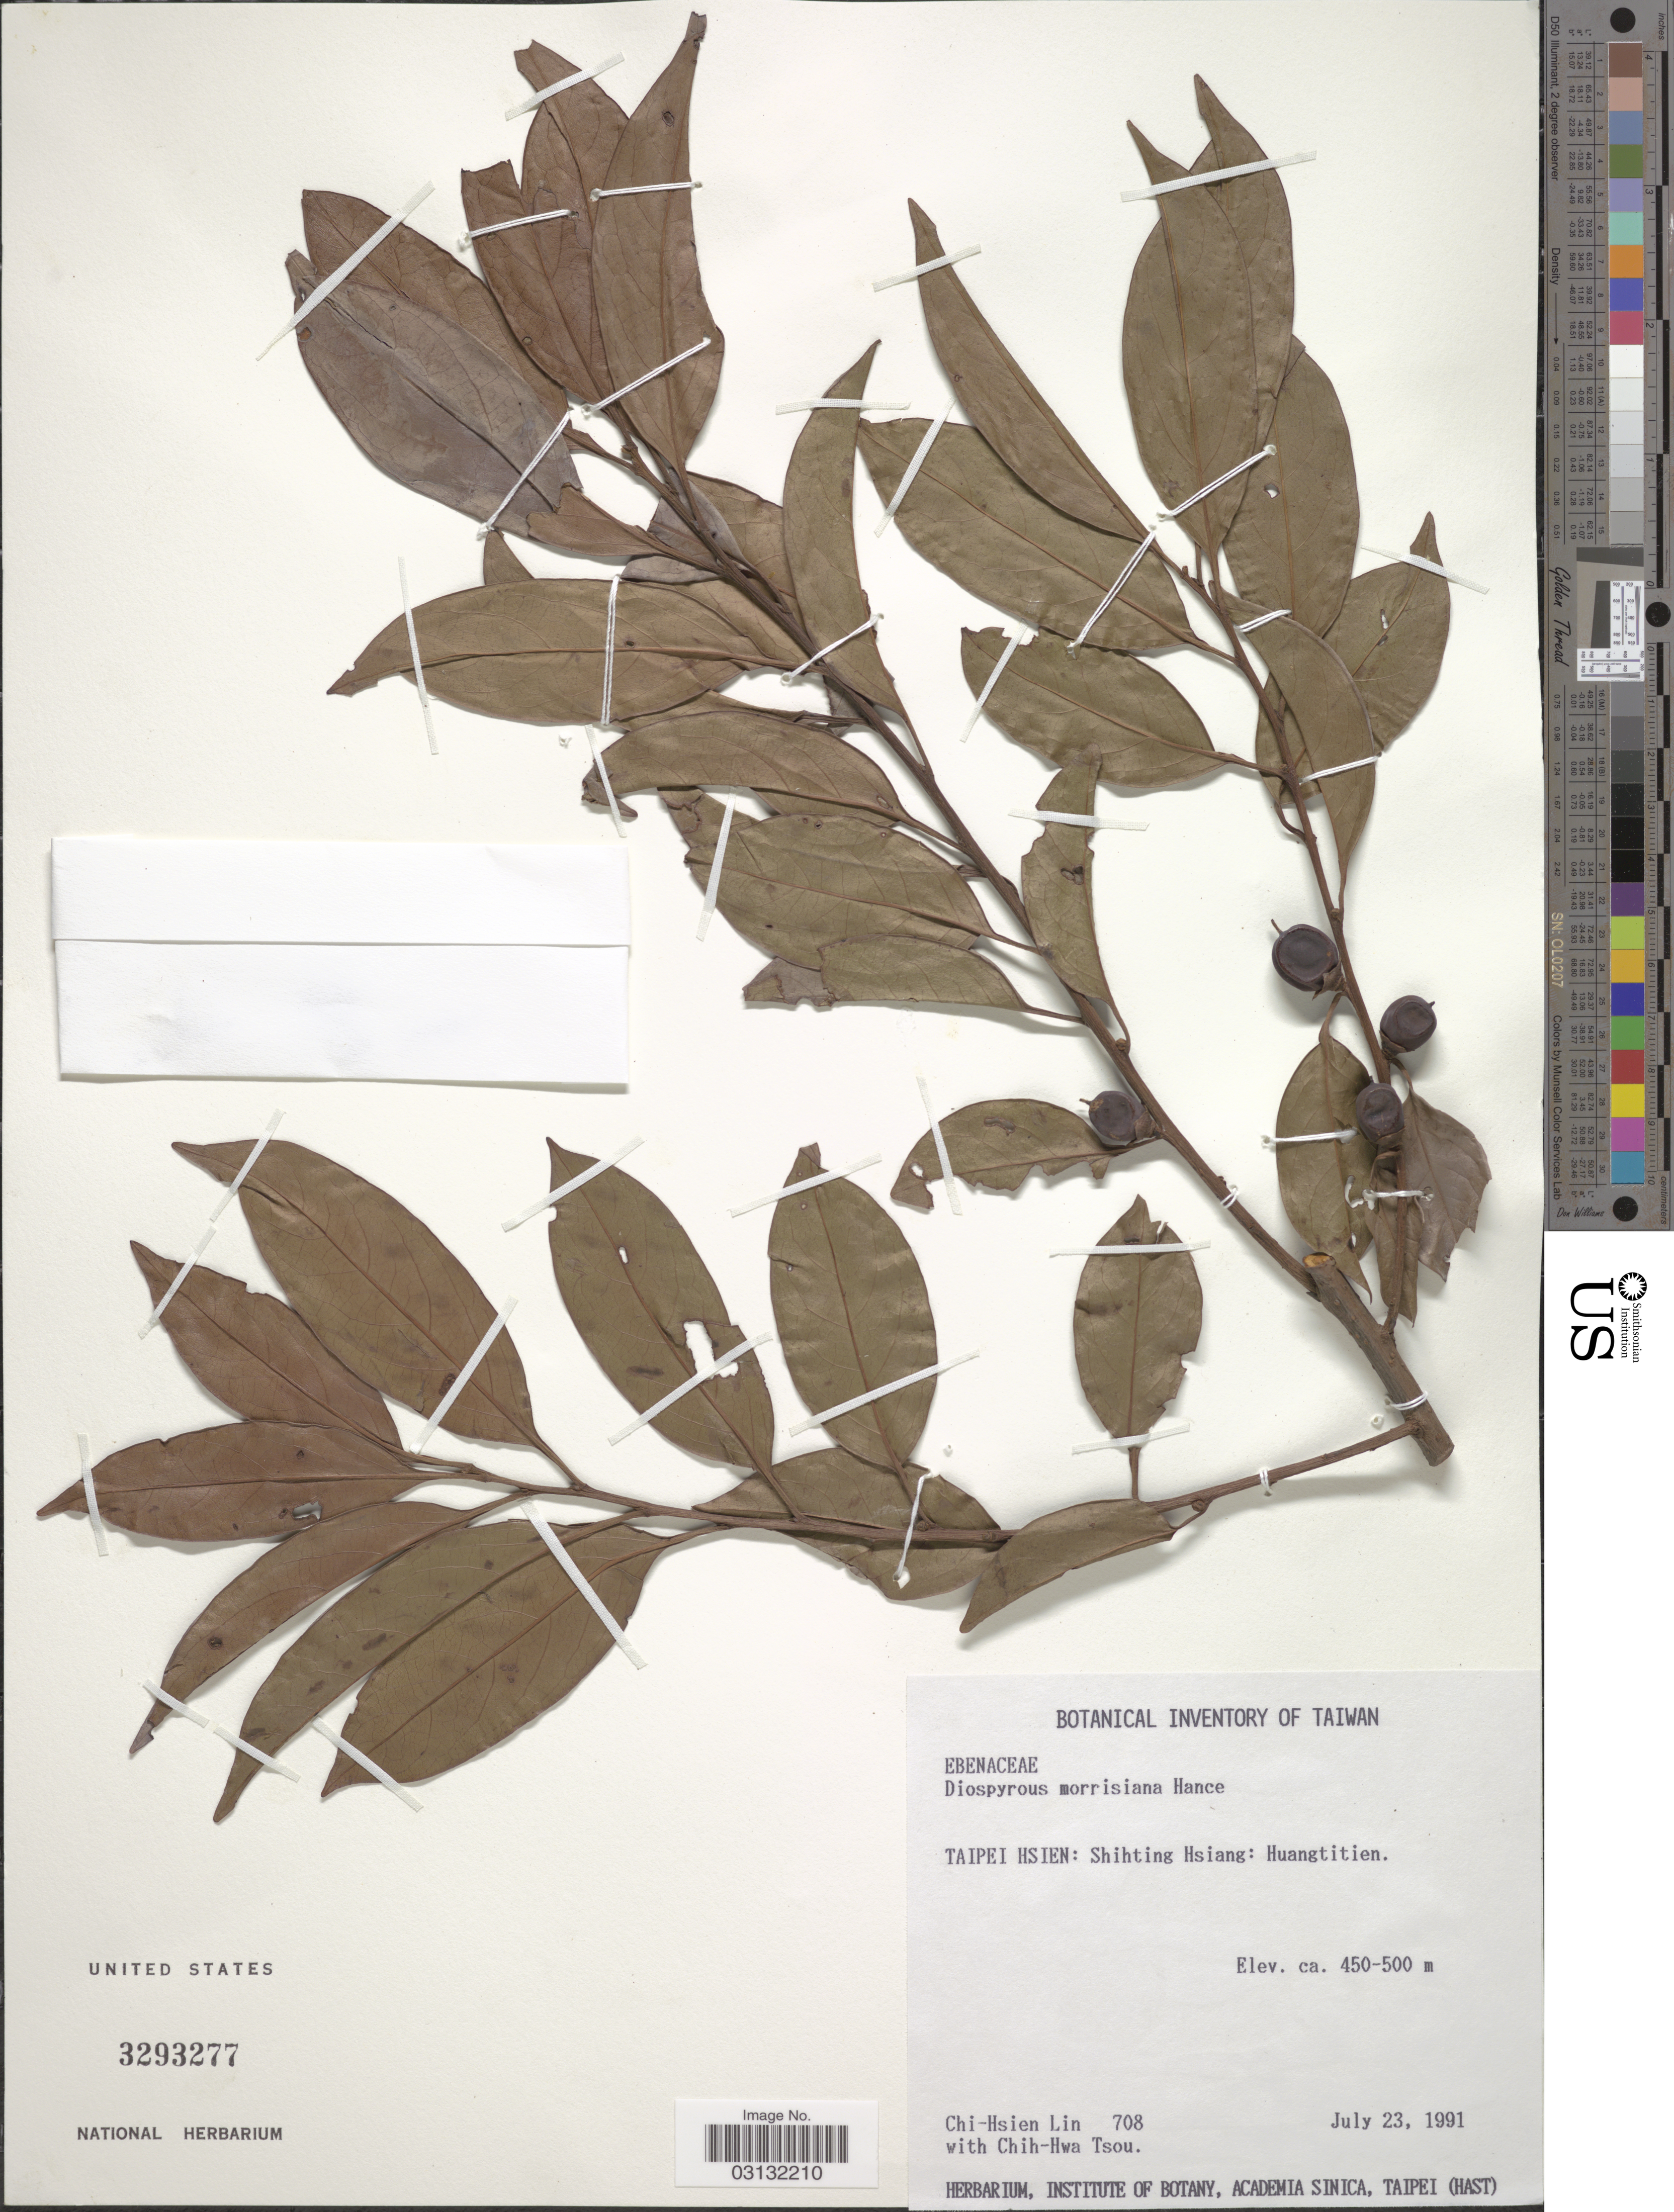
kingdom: Plantae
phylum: Tracheophyta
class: Magnoliopsida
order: Ericales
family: Ebenaceae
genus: Diospyros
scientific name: Diospyros morrisiana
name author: Hance in Walp.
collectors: C. Lin & C. Tsou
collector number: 708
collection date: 1991-07-23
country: Taiwan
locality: Taipei Hsien: Shihting Hsiang: Huangtitien.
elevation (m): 450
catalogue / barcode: US 3293277